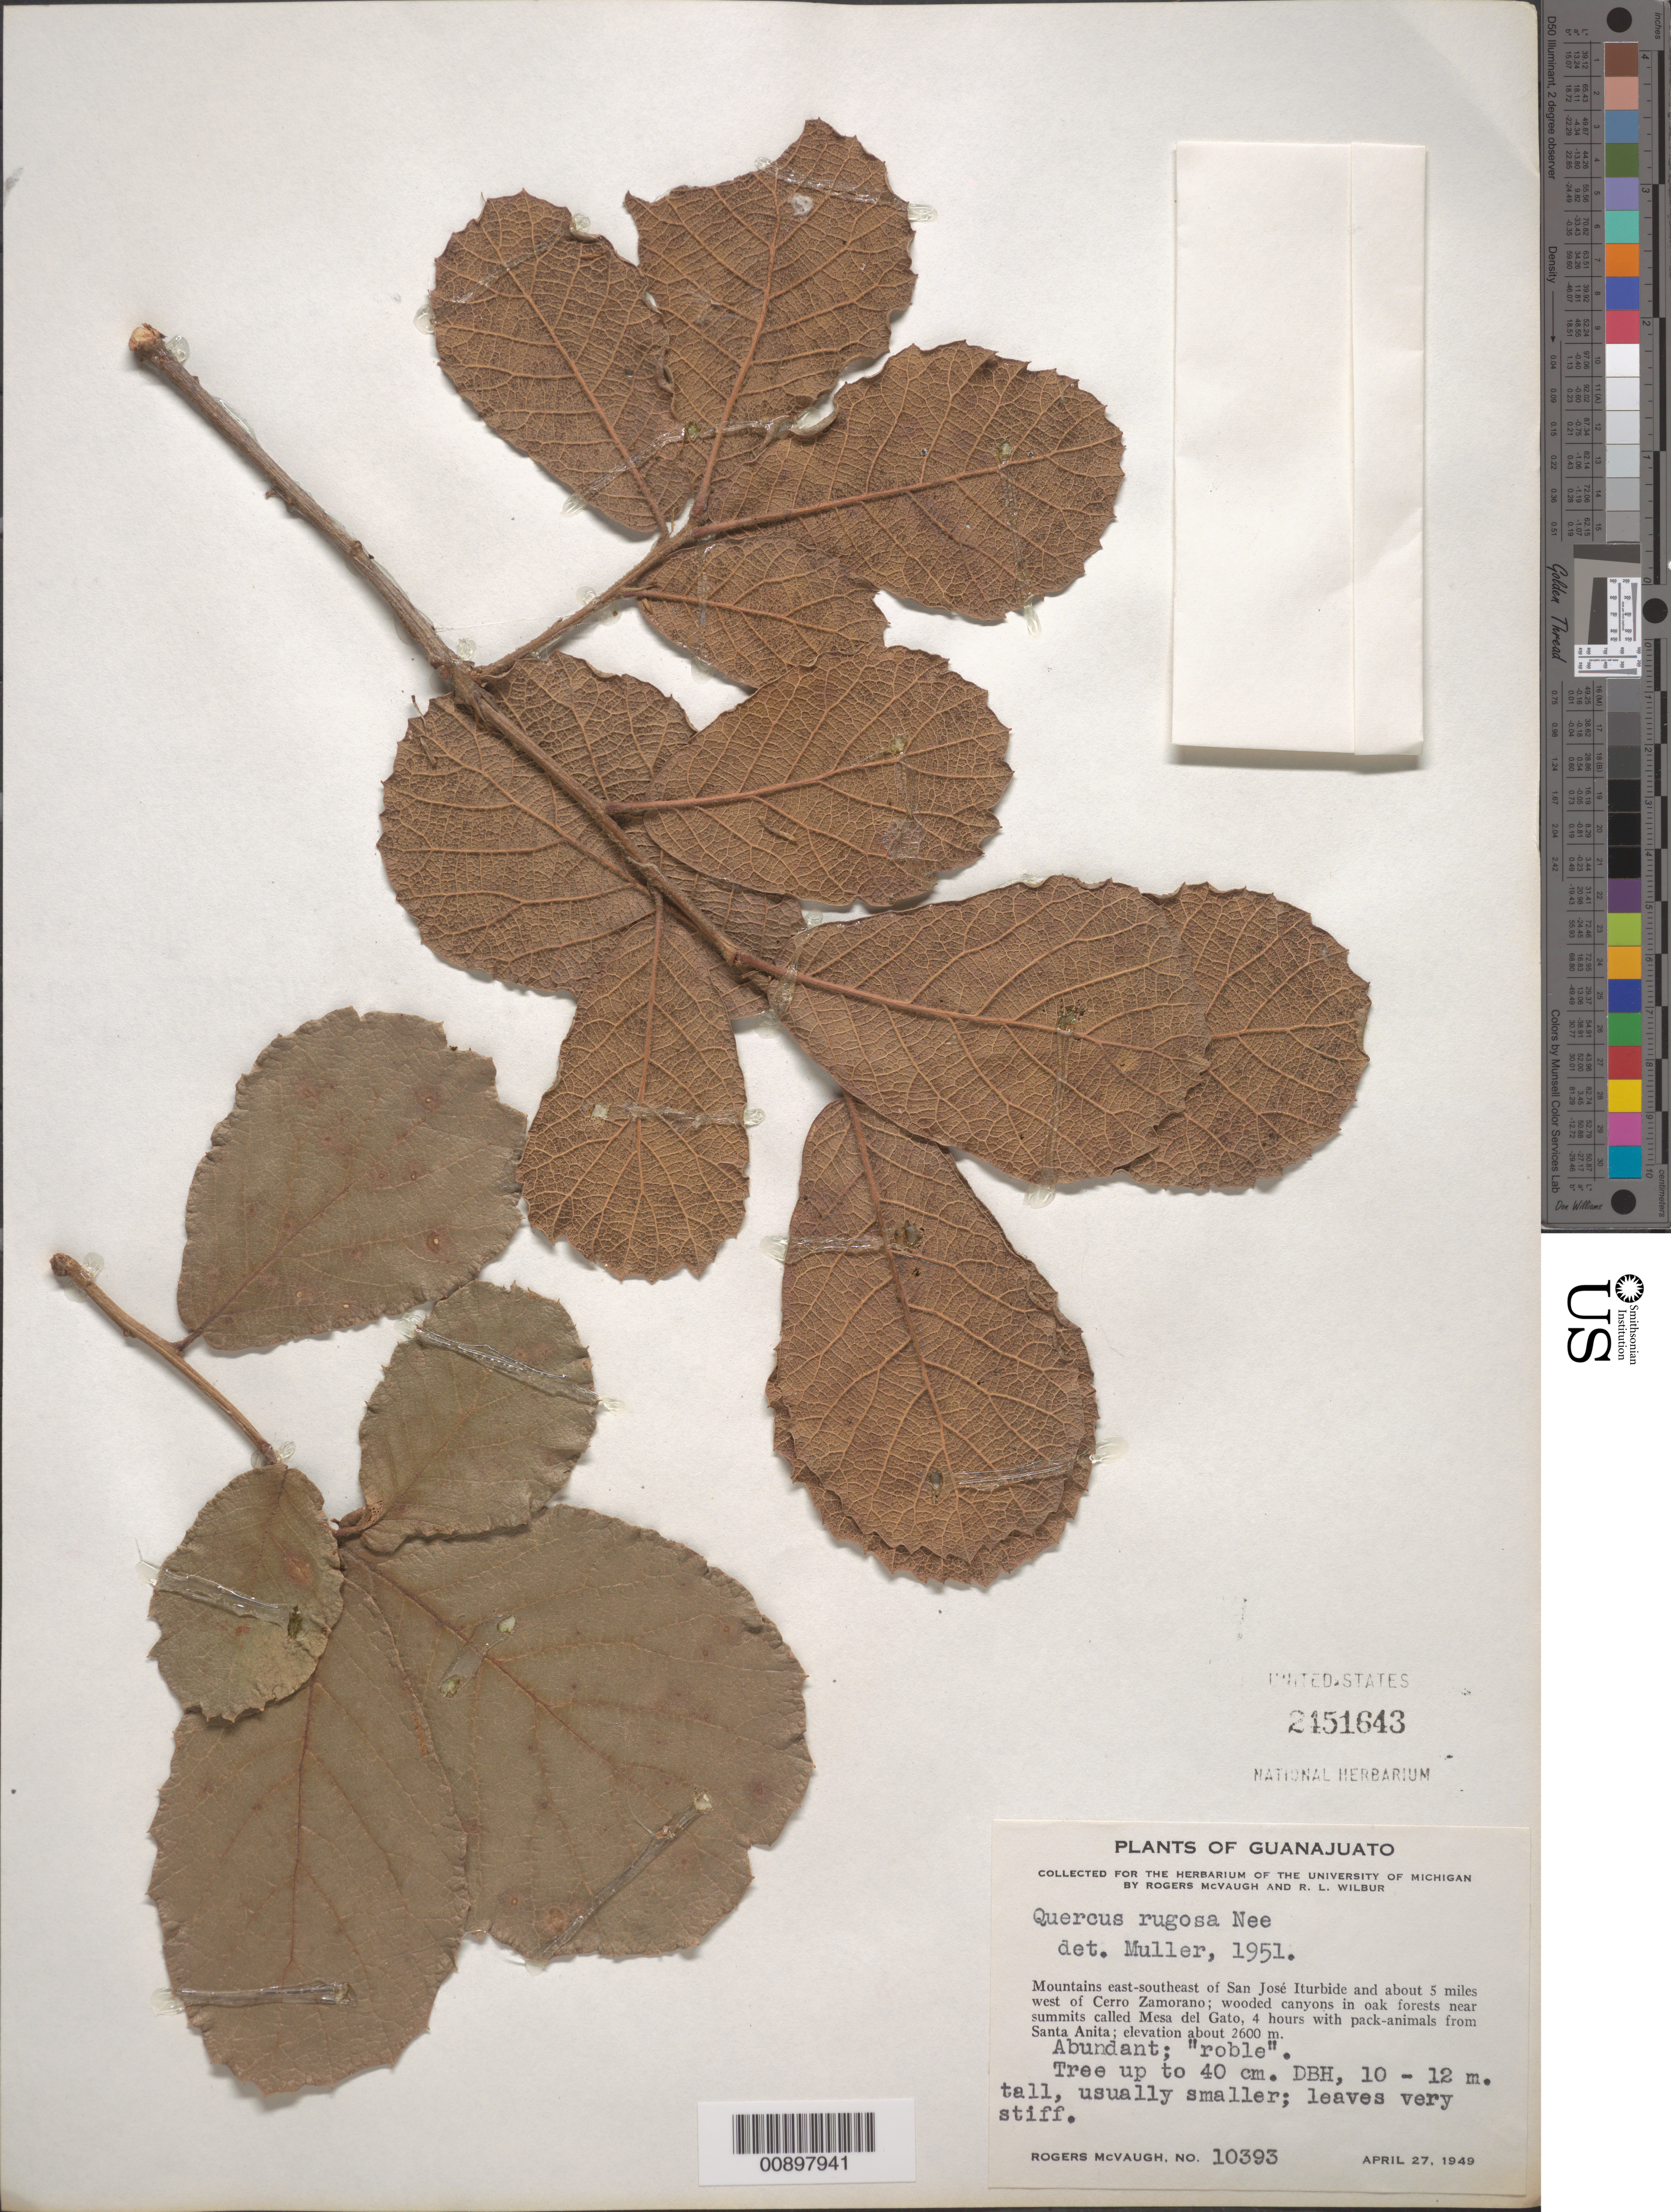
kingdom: Plantae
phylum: Tracheophyta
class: Magnoliopsida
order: Fagales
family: Fagaceae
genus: Quercus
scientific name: Quercus rugosa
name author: Née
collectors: R. McVaugh & R. L. Wilbur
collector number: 10393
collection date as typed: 27 Apr 1949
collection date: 1949-04-27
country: Mexico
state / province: Guanajuato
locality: Mountains east of San José Iturbide and about 5 miles west of Cerro Zamorano. Wooded canyons on oak forests near summits called Mesa del Gato, 4 hours with pack-animals from Santa Anita.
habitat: Wooded canyons on oak forests near summits.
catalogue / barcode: US 2451643